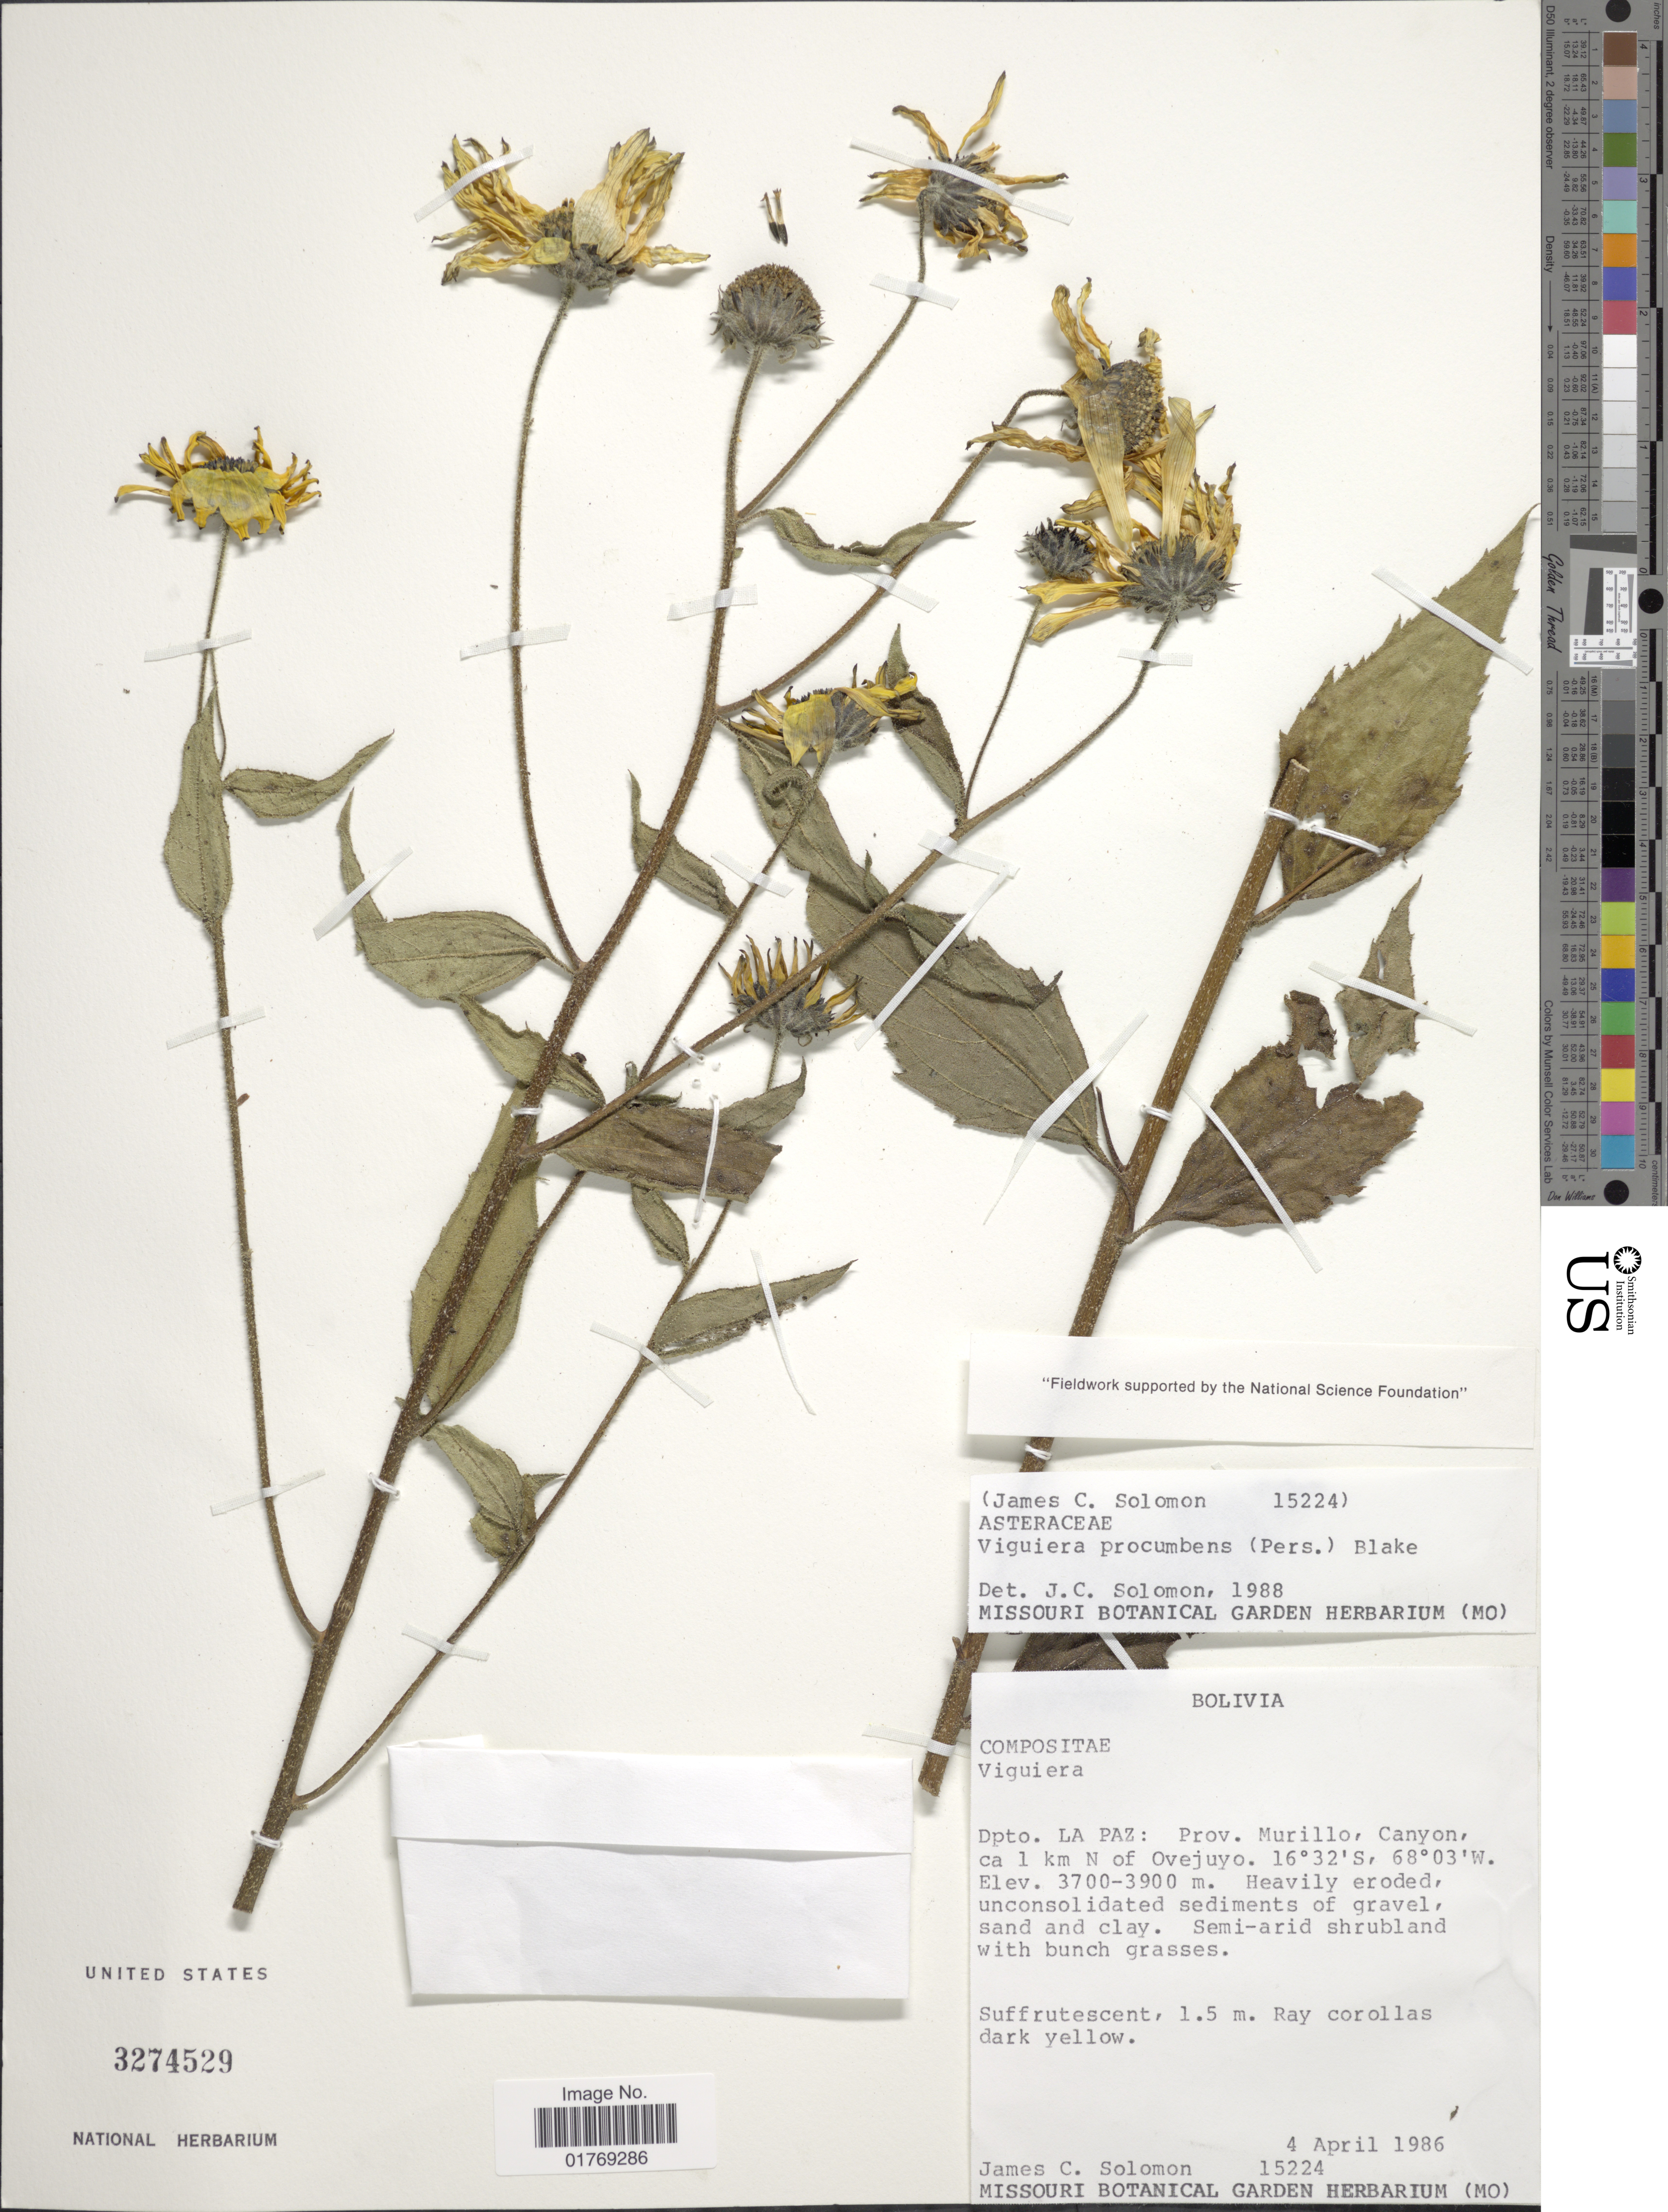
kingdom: Plantae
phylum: Tracheophyta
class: Magnoliopsida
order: Asterales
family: Asteraceae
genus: Viguiera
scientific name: Viguiera sp.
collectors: J. C. Solomon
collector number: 15224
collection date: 1986-04-04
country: Bolivia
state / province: La Paz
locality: Dpto. La Paz: Prov. Murillo, Canyon, ca 1 km N of Ovejuyo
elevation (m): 3700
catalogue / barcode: US 3274529